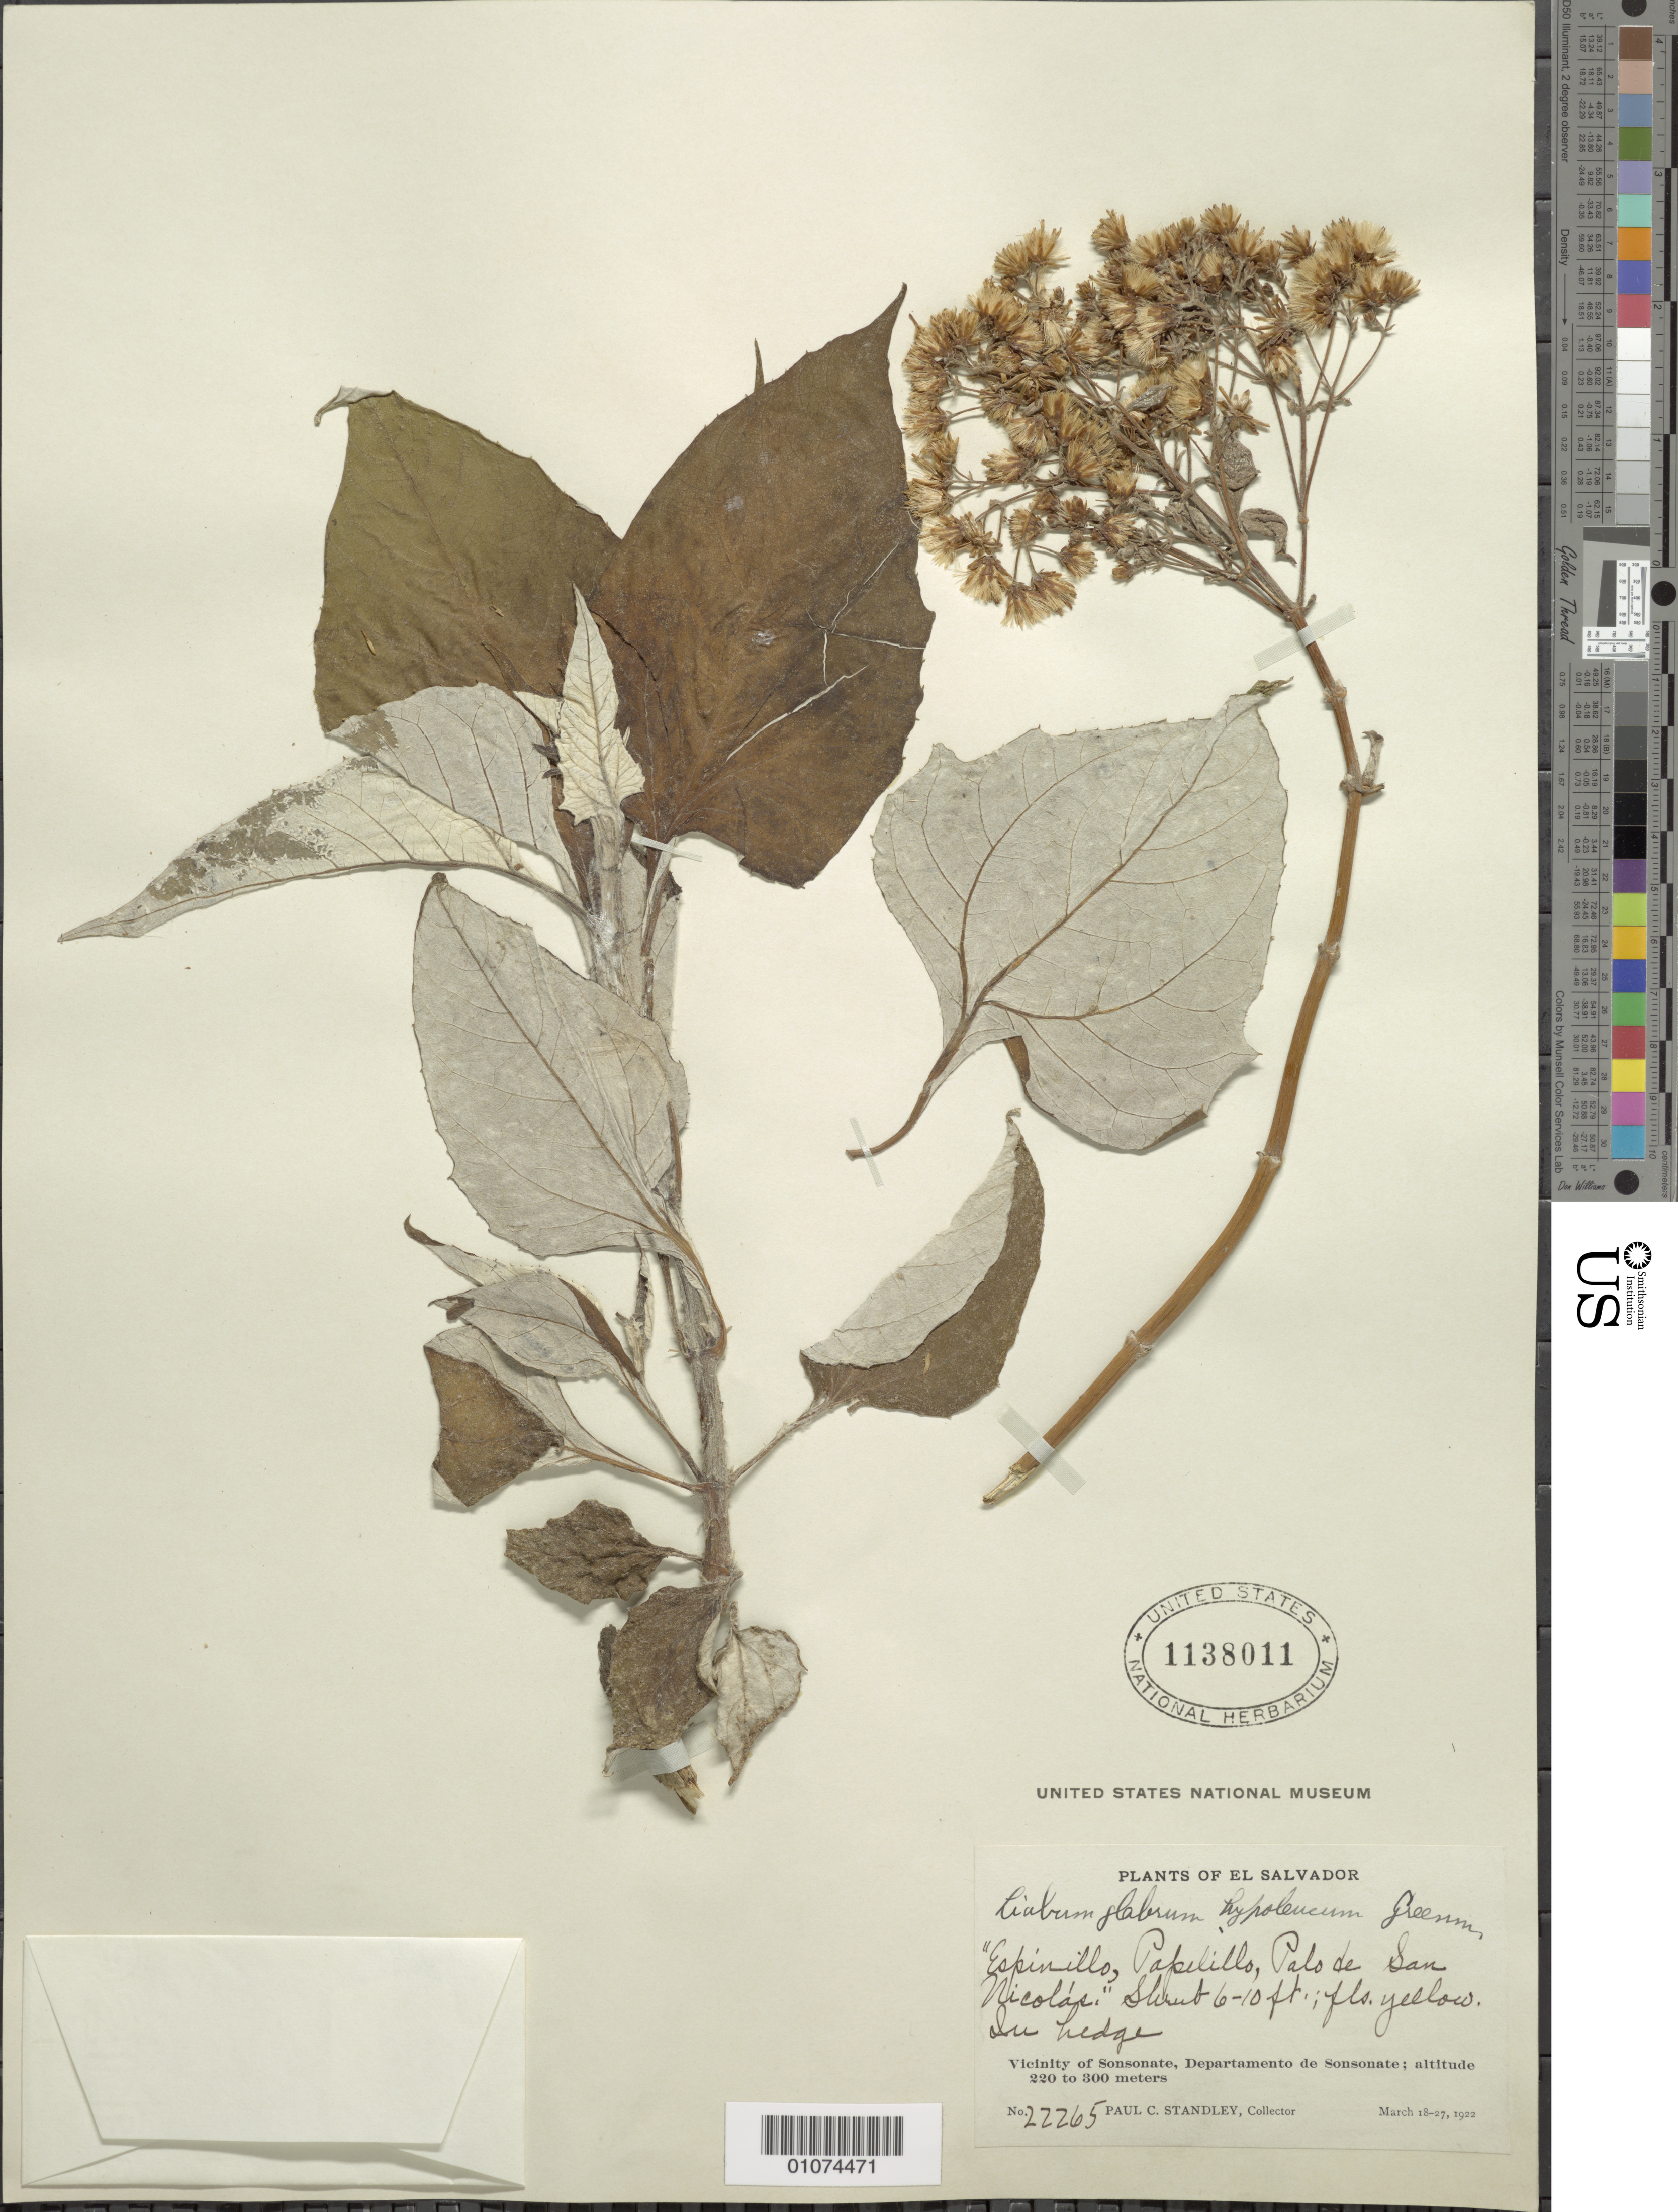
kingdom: Plantae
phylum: Tracheophyta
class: Magnoliopsida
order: Asterales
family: Asteraceae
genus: Sinclairia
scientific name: Sinclairia polyantha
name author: (Klatt) Rydb.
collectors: P. C. Standley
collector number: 22265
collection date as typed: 18 March 1922 to 29 March 1922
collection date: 1922-03-18/1922-03-29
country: El Salvador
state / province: Sonsonate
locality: Sonsonate, vic.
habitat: In hedge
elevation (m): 220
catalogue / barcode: US 1138011